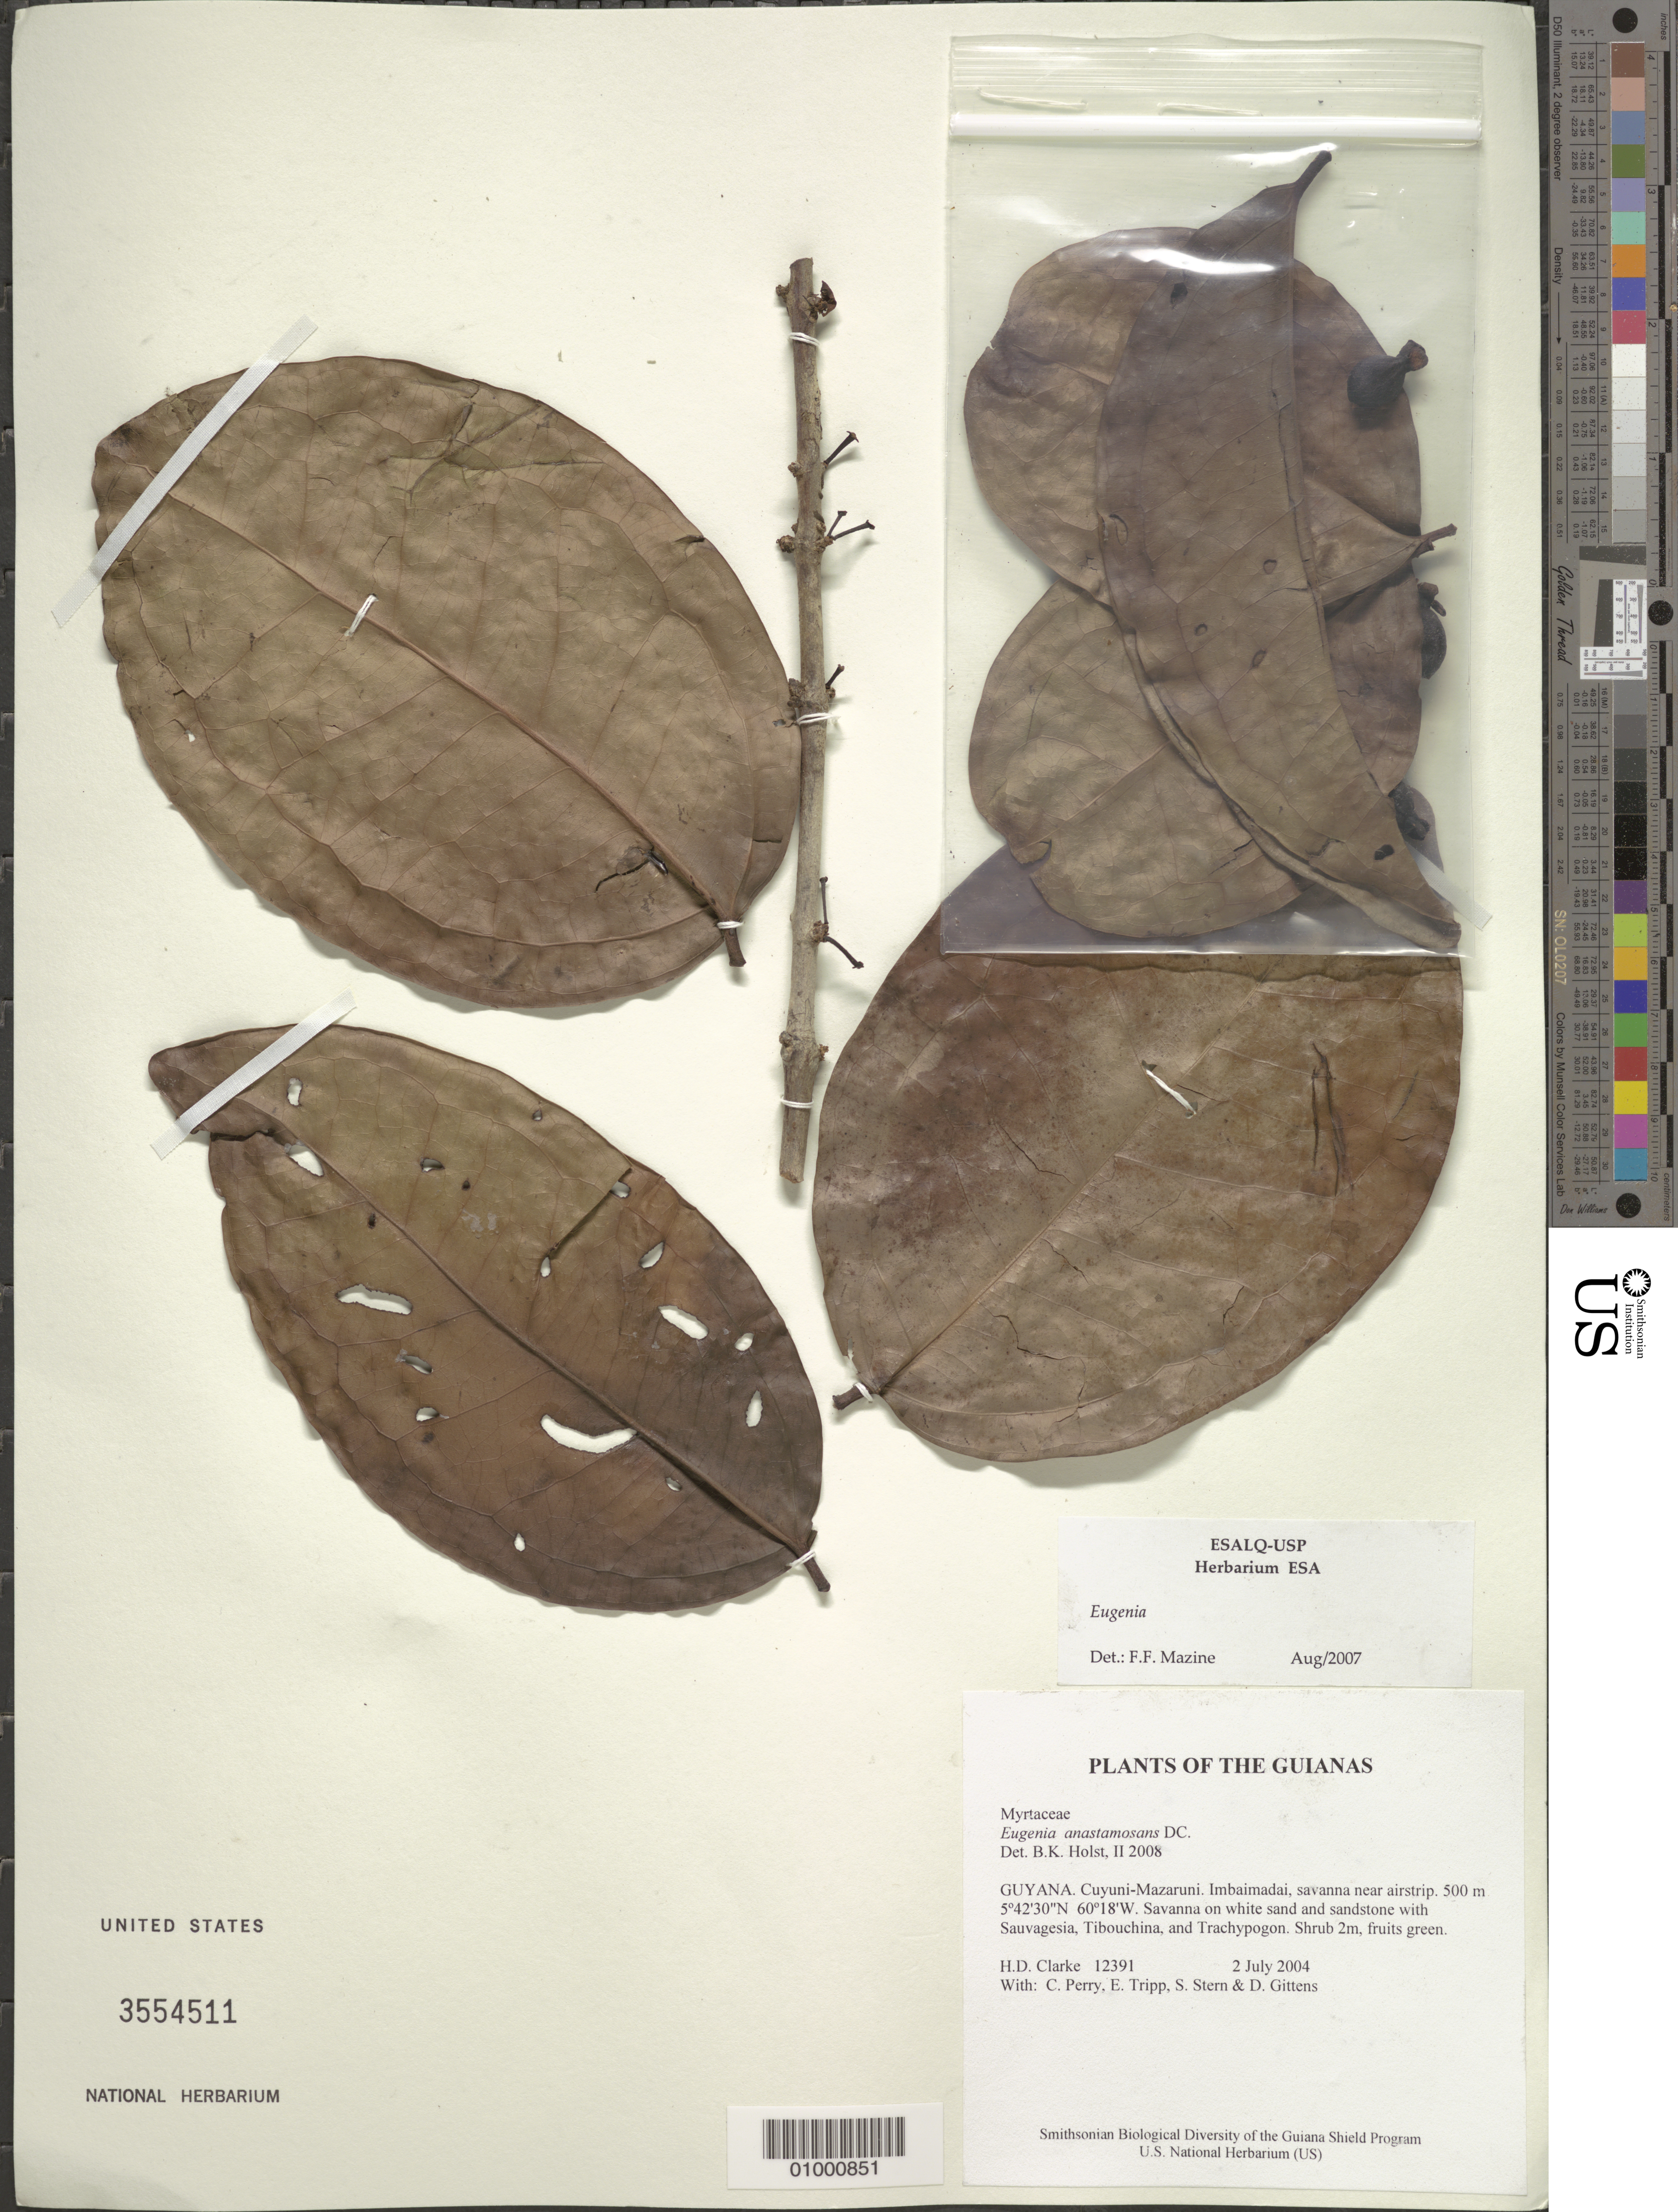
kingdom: Plantae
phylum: Tracheophyta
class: Magnoliopsida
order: Myrtales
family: Myrtaceae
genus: Eugenia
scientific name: Eugenia anastomosans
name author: DC.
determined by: Holst, Bruce K.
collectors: H. D. Clarke, C. Perry, E. Tripp, S. R. Stern & D. Gittens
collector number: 12391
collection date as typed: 2 July 2004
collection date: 2004-07-02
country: Guyana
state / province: Cuyuni-Mazaruni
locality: Imbaimadai, savanna near airstrip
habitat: Savanna on white sand and sandstone with Sauvagesia, Tibouchina, and Trachypogon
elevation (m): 500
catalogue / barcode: US 3554511